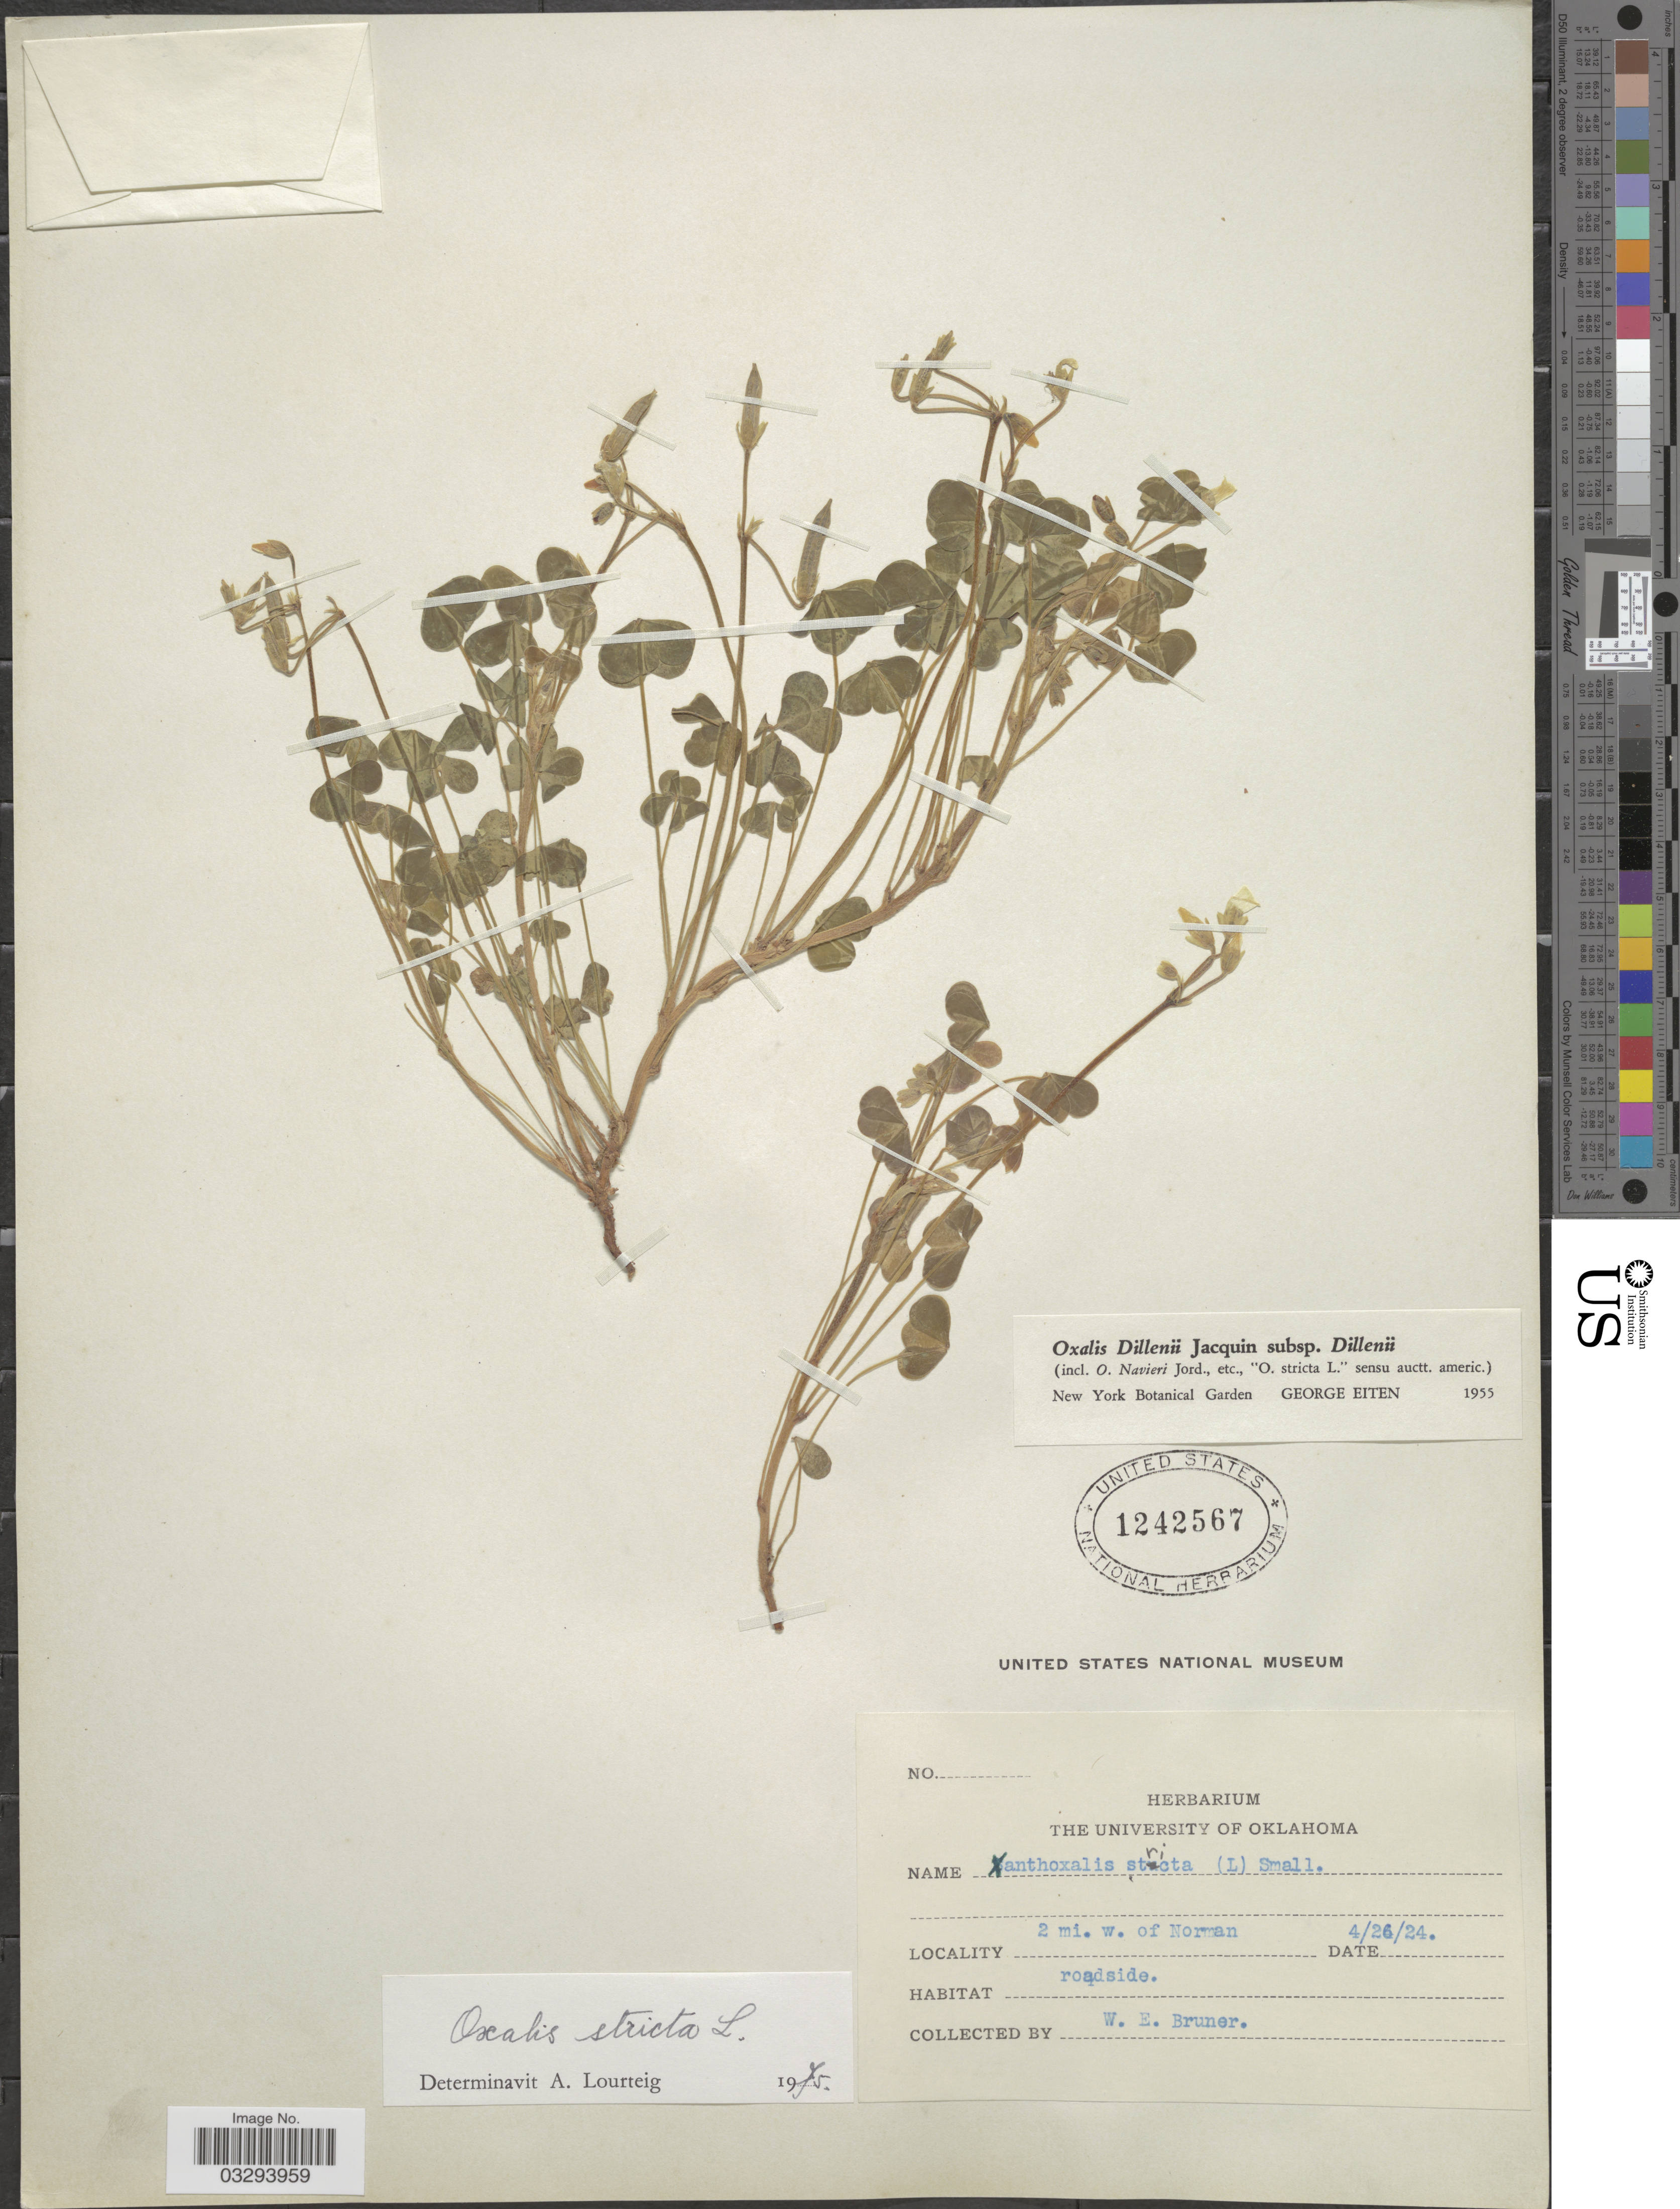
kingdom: Plantae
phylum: Tracheophyta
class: Magnoliopsida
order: Oxalidales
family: Oxalidaceae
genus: Oxalis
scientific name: Oxalis stricta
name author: L.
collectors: W. Bruner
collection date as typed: Transcribed d/m/y: 26/4/24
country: United States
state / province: Oklahoma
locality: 2 mi. w. of Norman.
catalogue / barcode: US 1242567